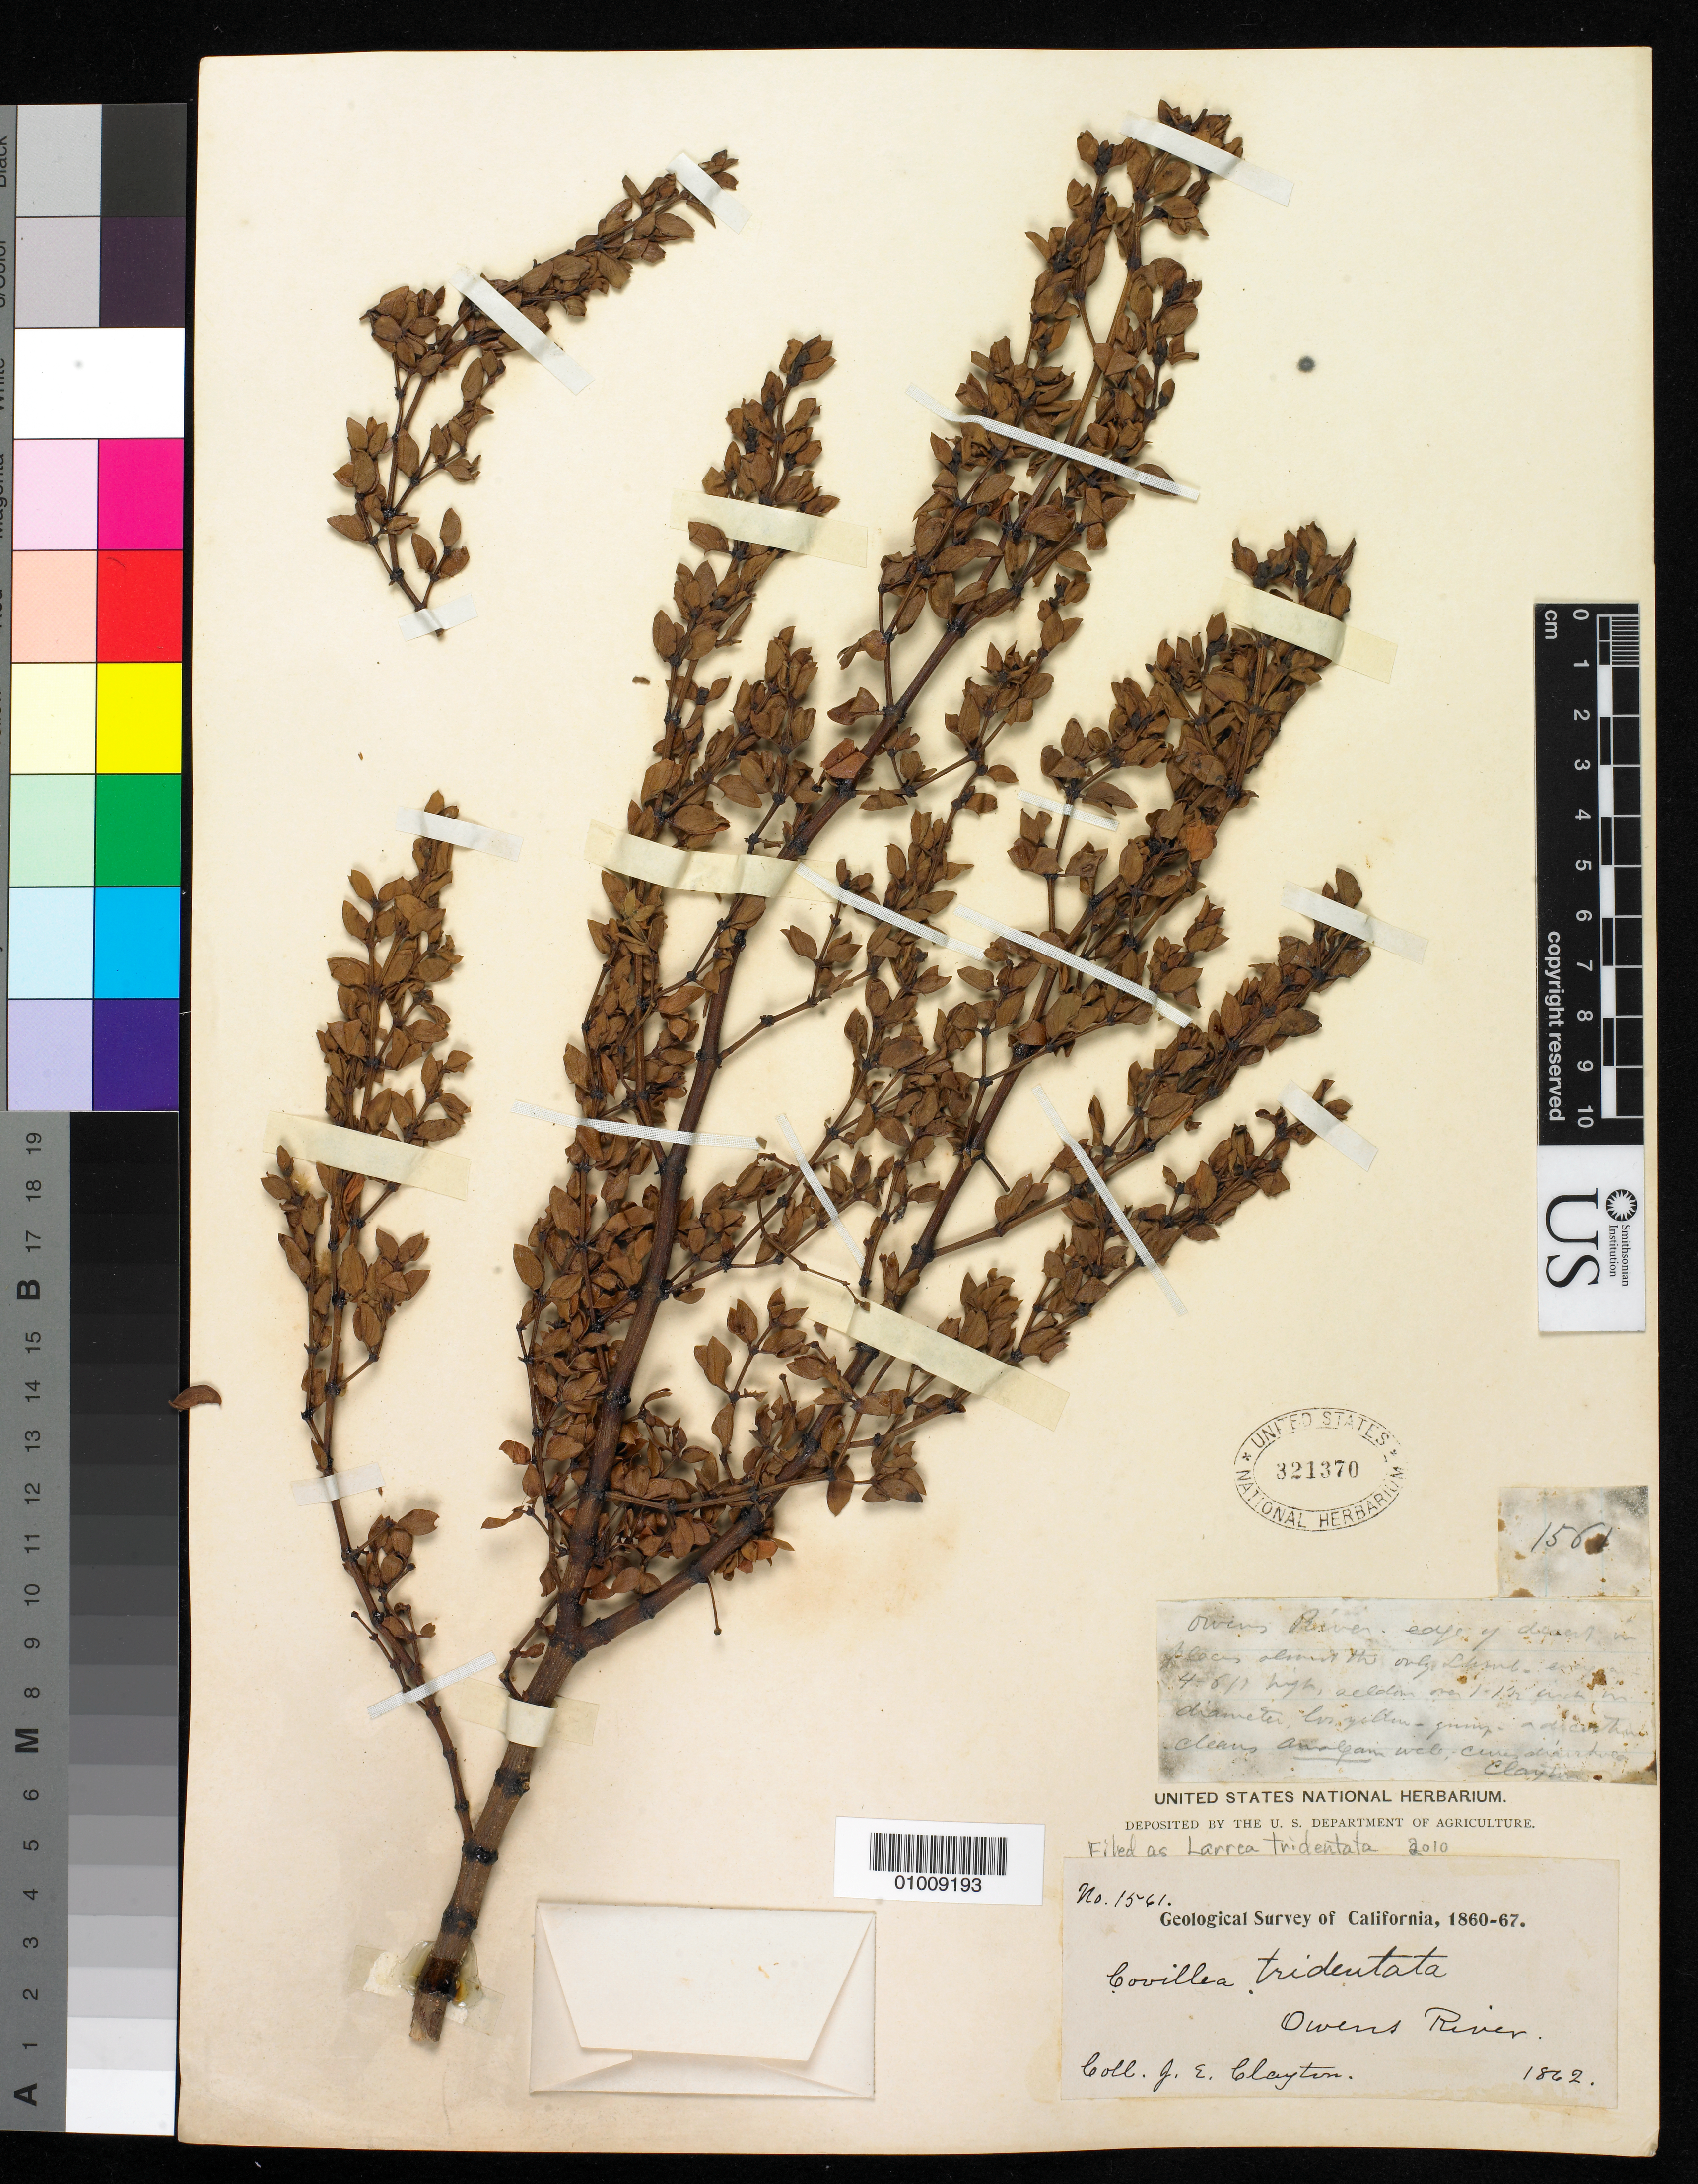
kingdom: Plantae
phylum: Tracheophyta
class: Magnoliopsida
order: Zygophyllales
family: Zygophyllaceae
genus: Larrea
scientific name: Larrea tridentata var. tridentata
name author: (Sessé & Moc. ex DC.) Coville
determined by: Strong, M. T., (US), Smithsonian Institution - National Museum of Natural History (UNITED STATES)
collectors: J. E. Clayton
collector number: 1561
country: United States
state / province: California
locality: Owen River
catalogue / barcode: US 321370